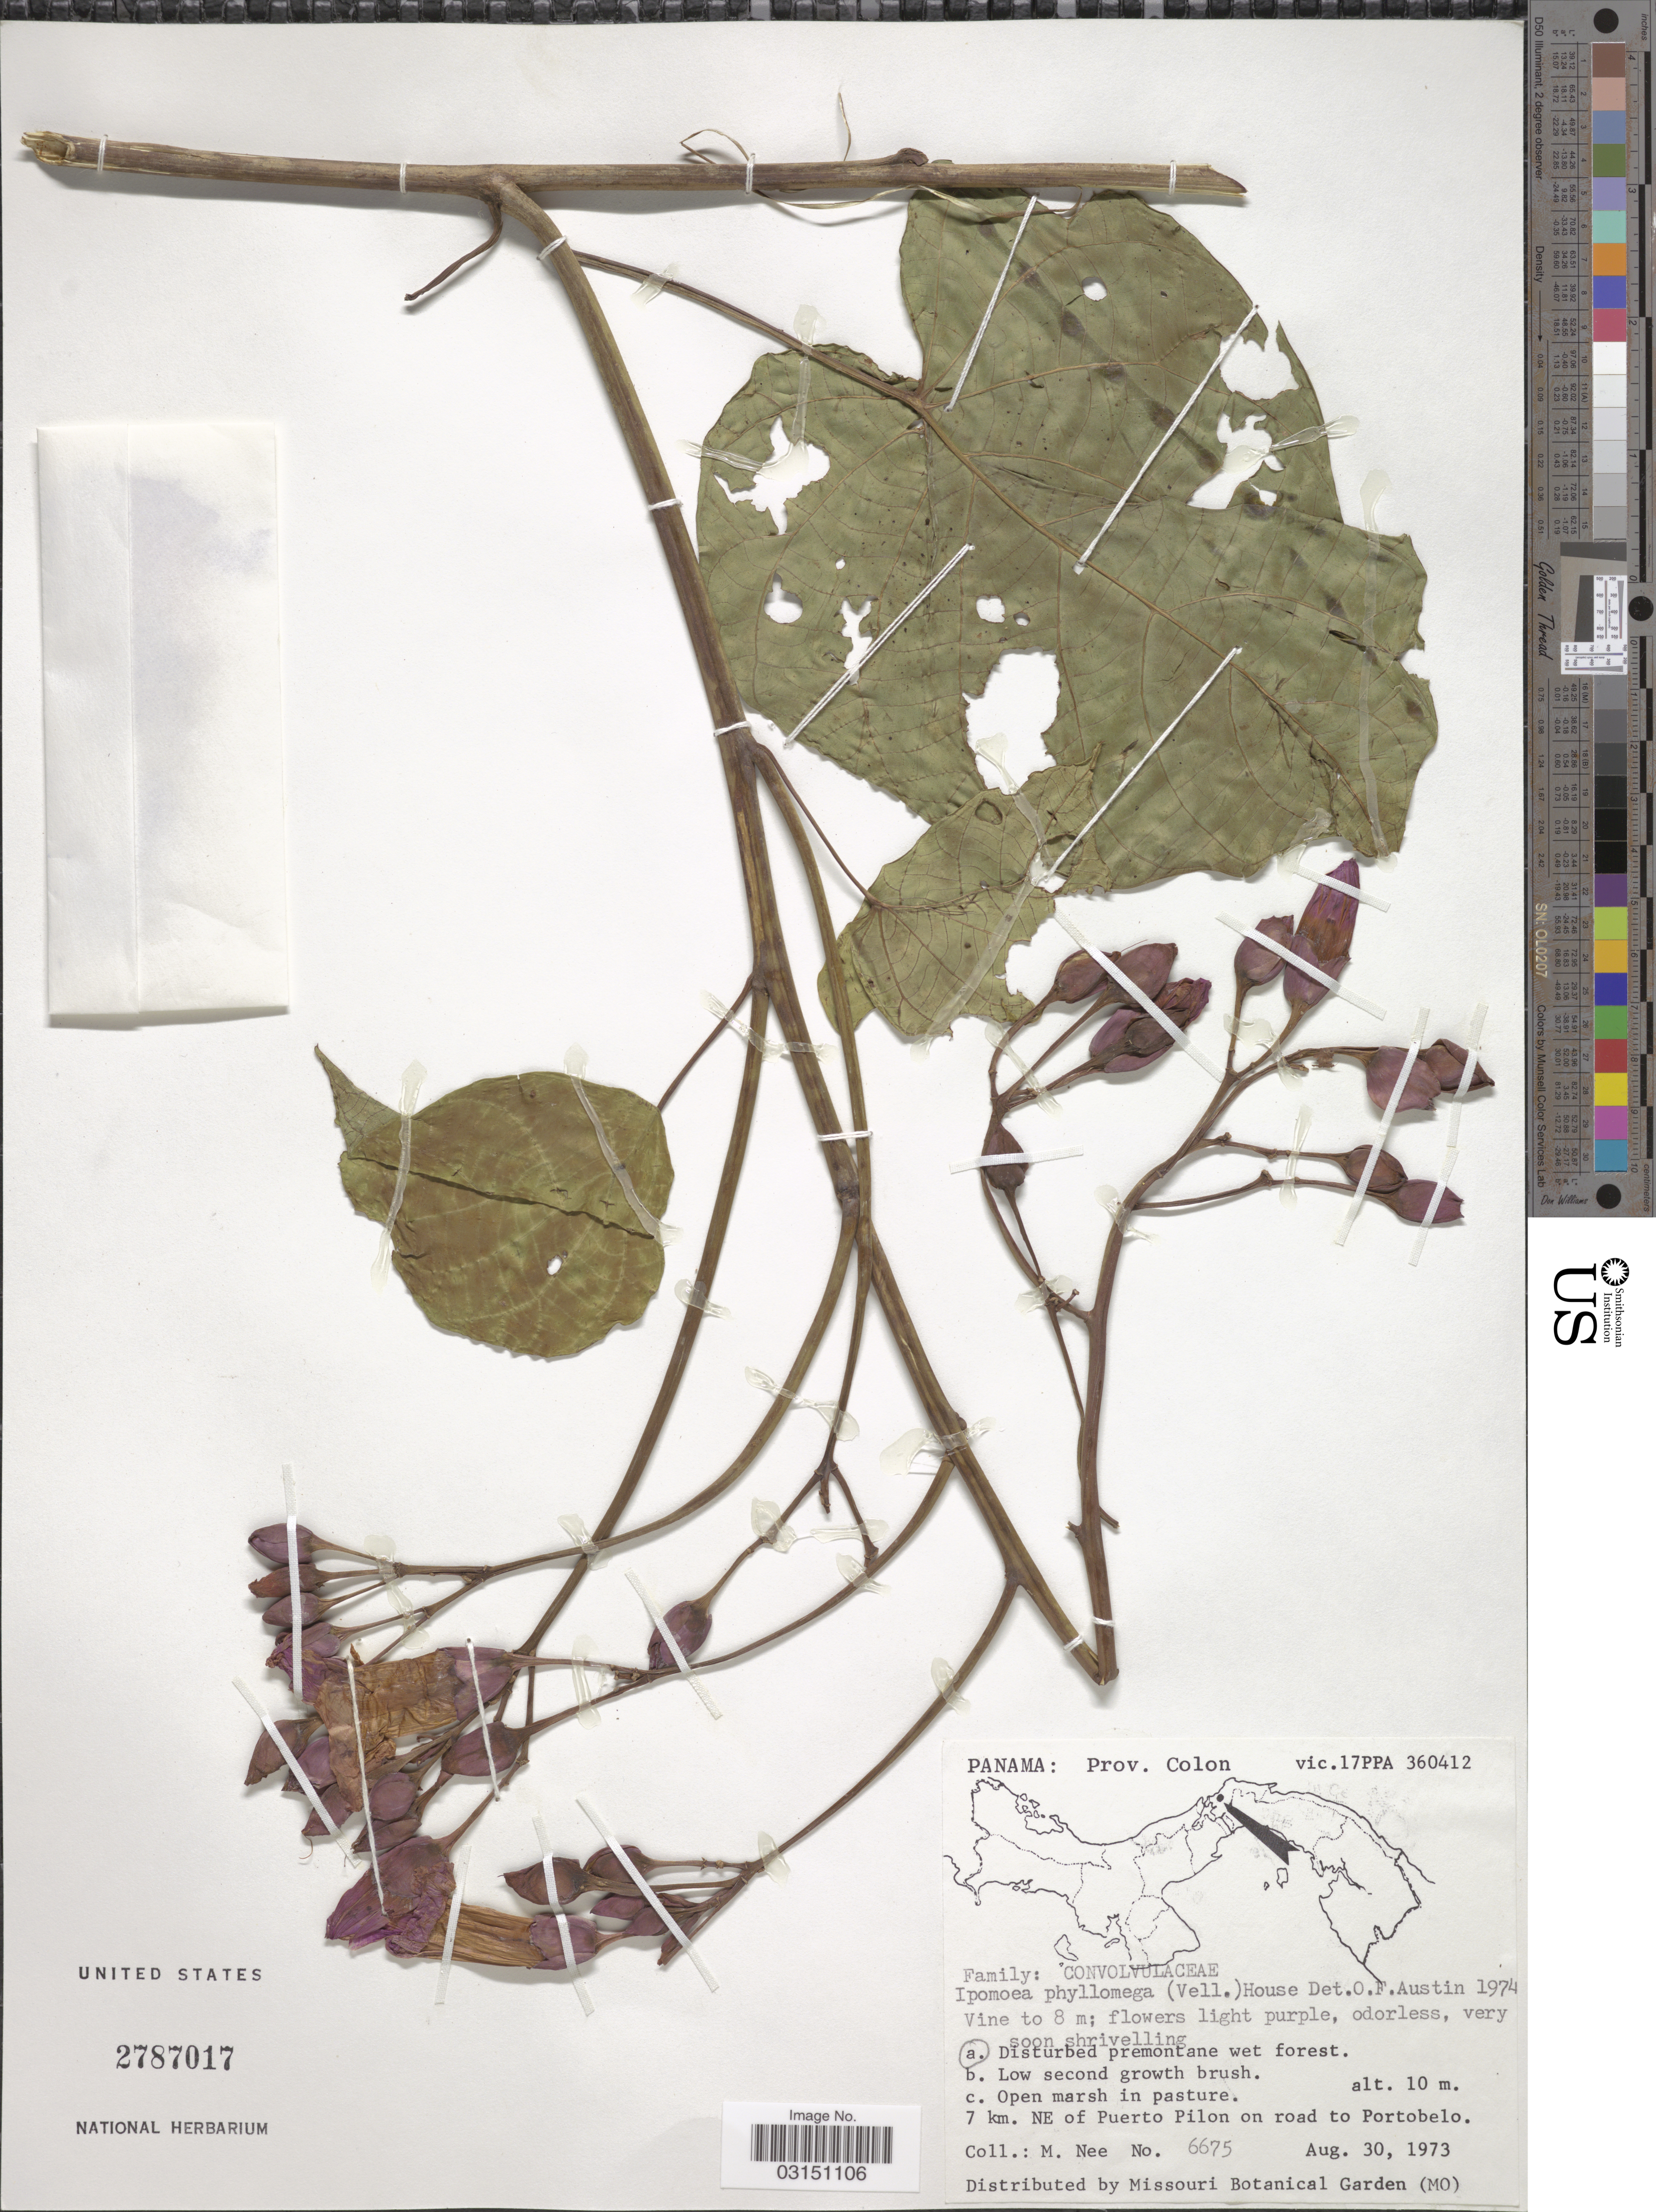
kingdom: Plantae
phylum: Tracheophyta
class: Magnoliopsida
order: Solanales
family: Convolvulaceae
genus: Ipomoea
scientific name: Ipomoea philomega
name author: (Vell.) House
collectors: M. Nee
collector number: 6675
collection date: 1973-08-30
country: Panama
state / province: Colón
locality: Vic. 17PPA 360412, 7 km. NE of Puerto Pilon on road to Portobelo.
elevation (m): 10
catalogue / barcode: US 2787017